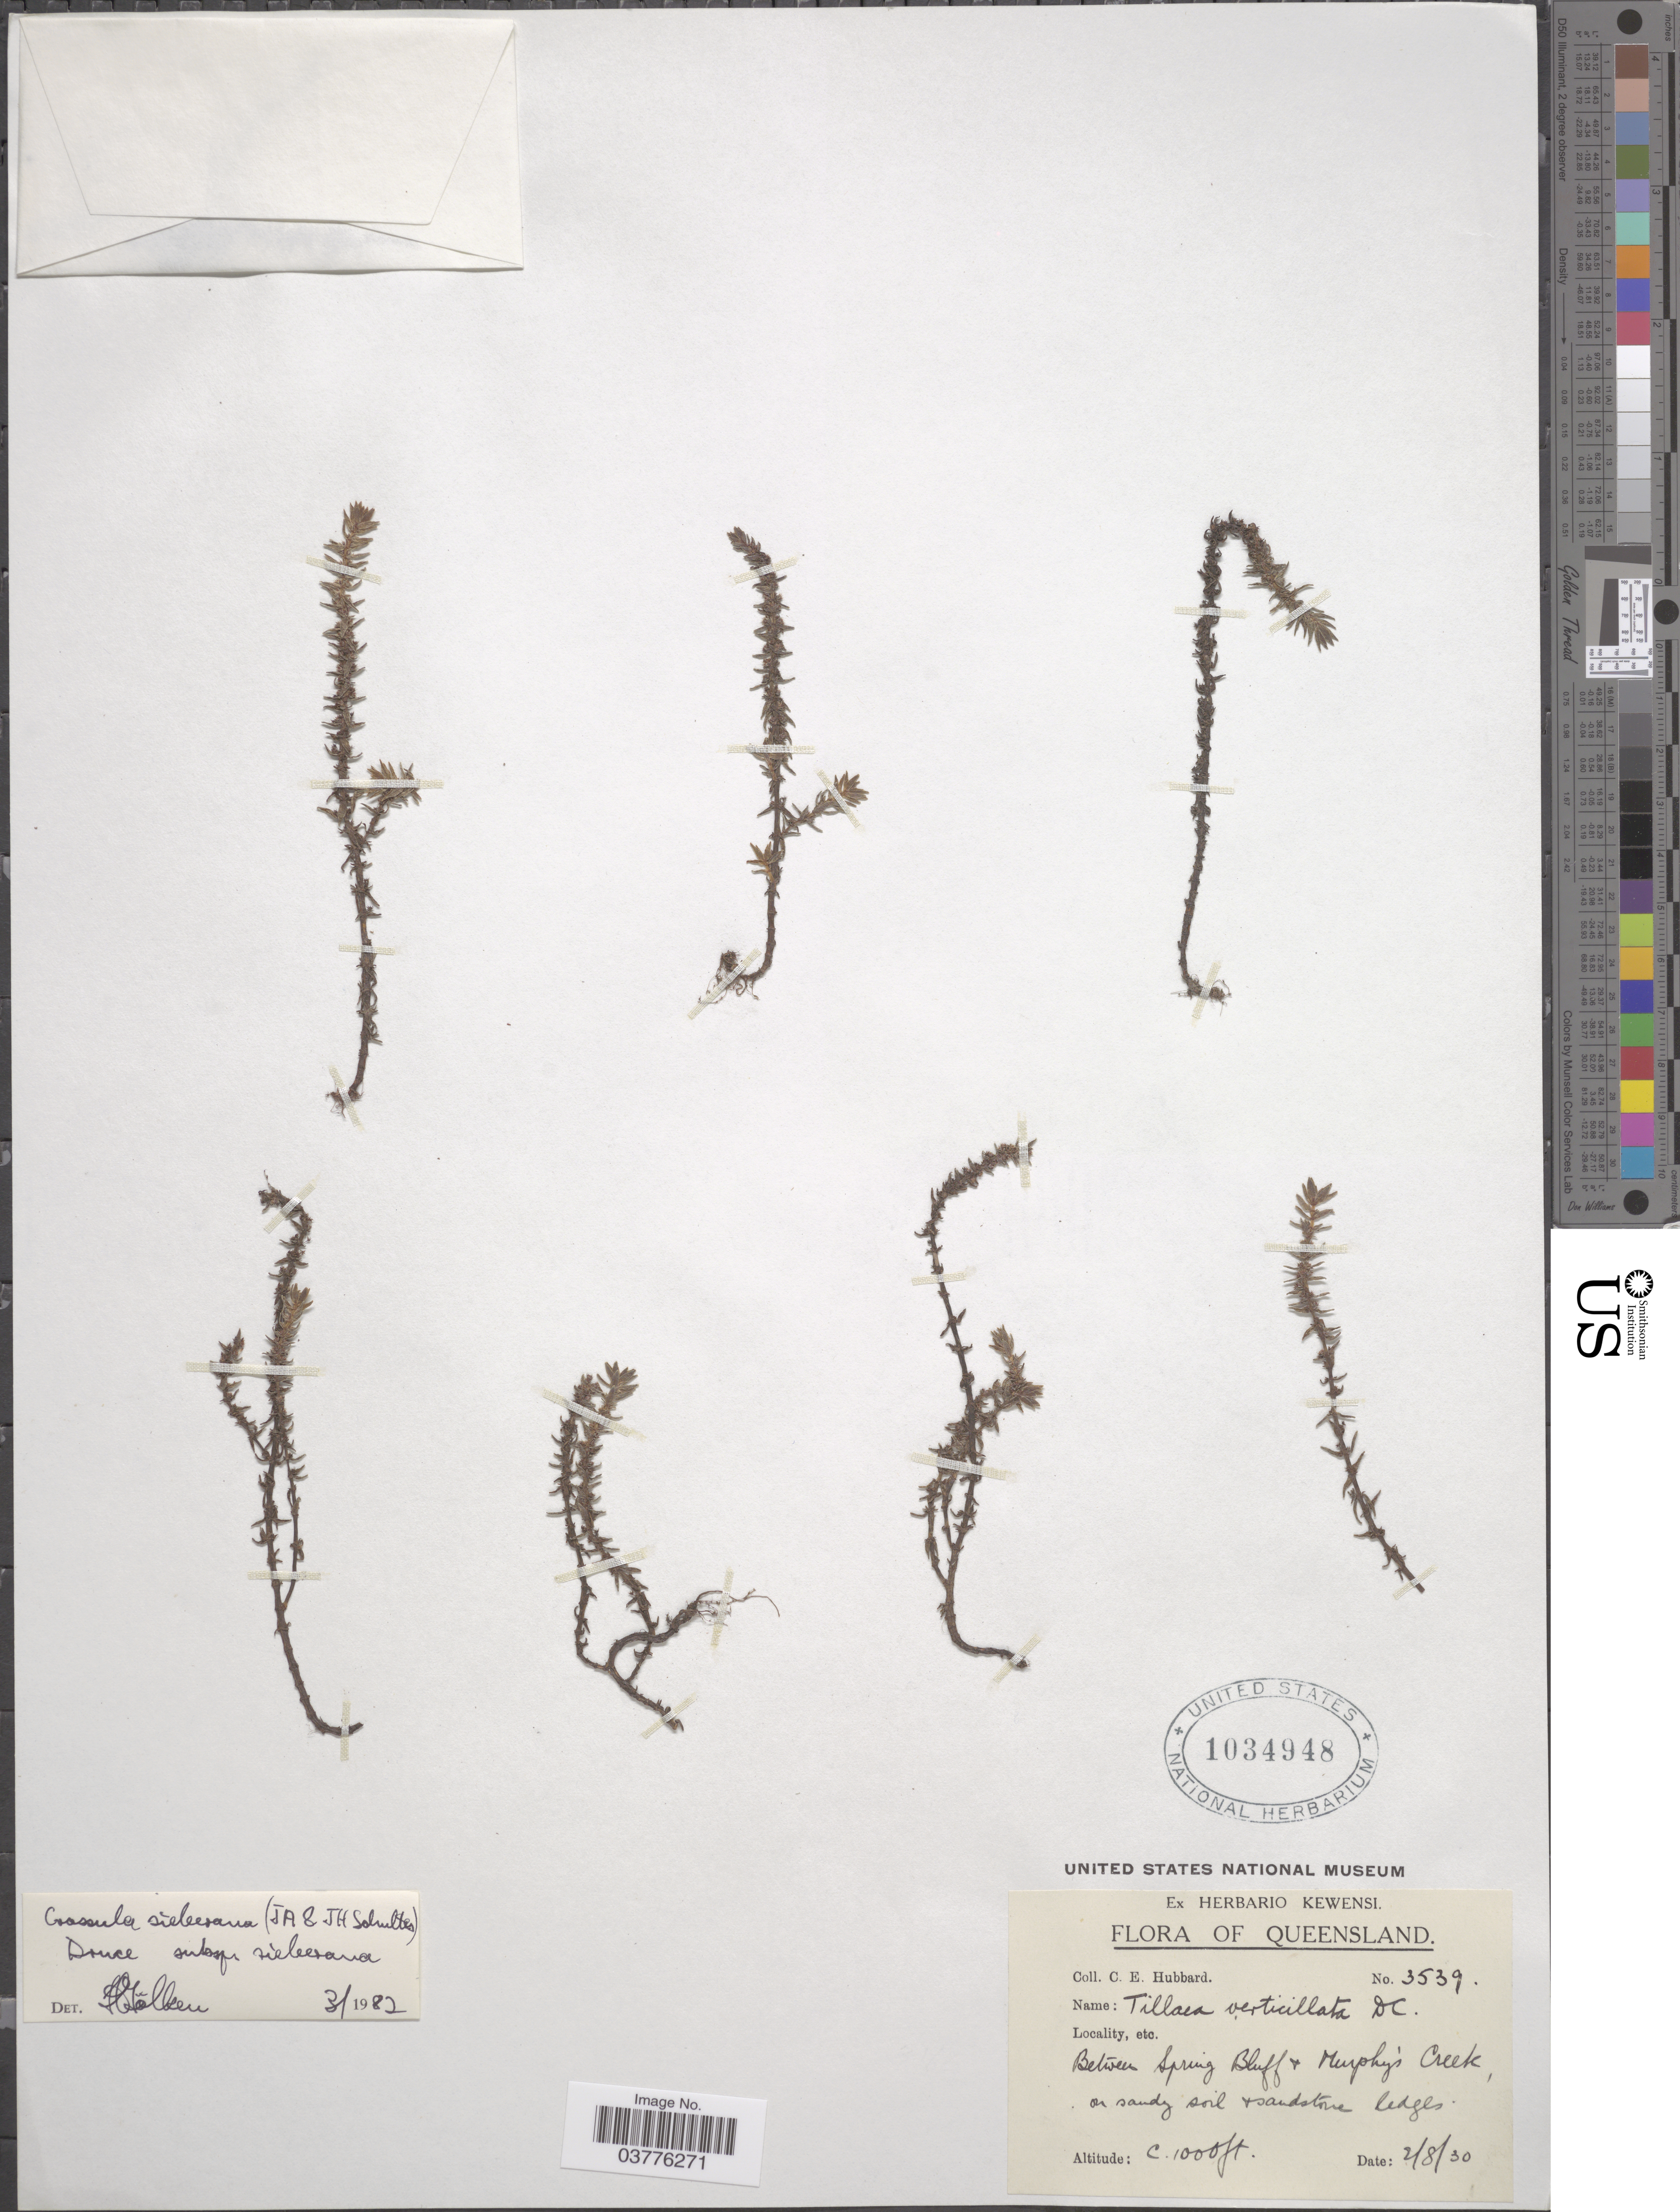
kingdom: Plantae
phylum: Tracheophyta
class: Magnoliopsida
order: Saxifragales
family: Crassulaceae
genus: Crassula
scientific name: Crassula sieberiana subsp. sieberiana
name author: (Schult. & Schult. f.) Druce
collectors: C. E. Hubbard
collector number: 3539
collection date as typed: Transcribed d/m/y: 2/8/30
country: Australia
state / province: Queensland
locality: Between Spring Bluff & Murphy's Creek.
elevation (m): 305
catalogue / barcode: US 1034948